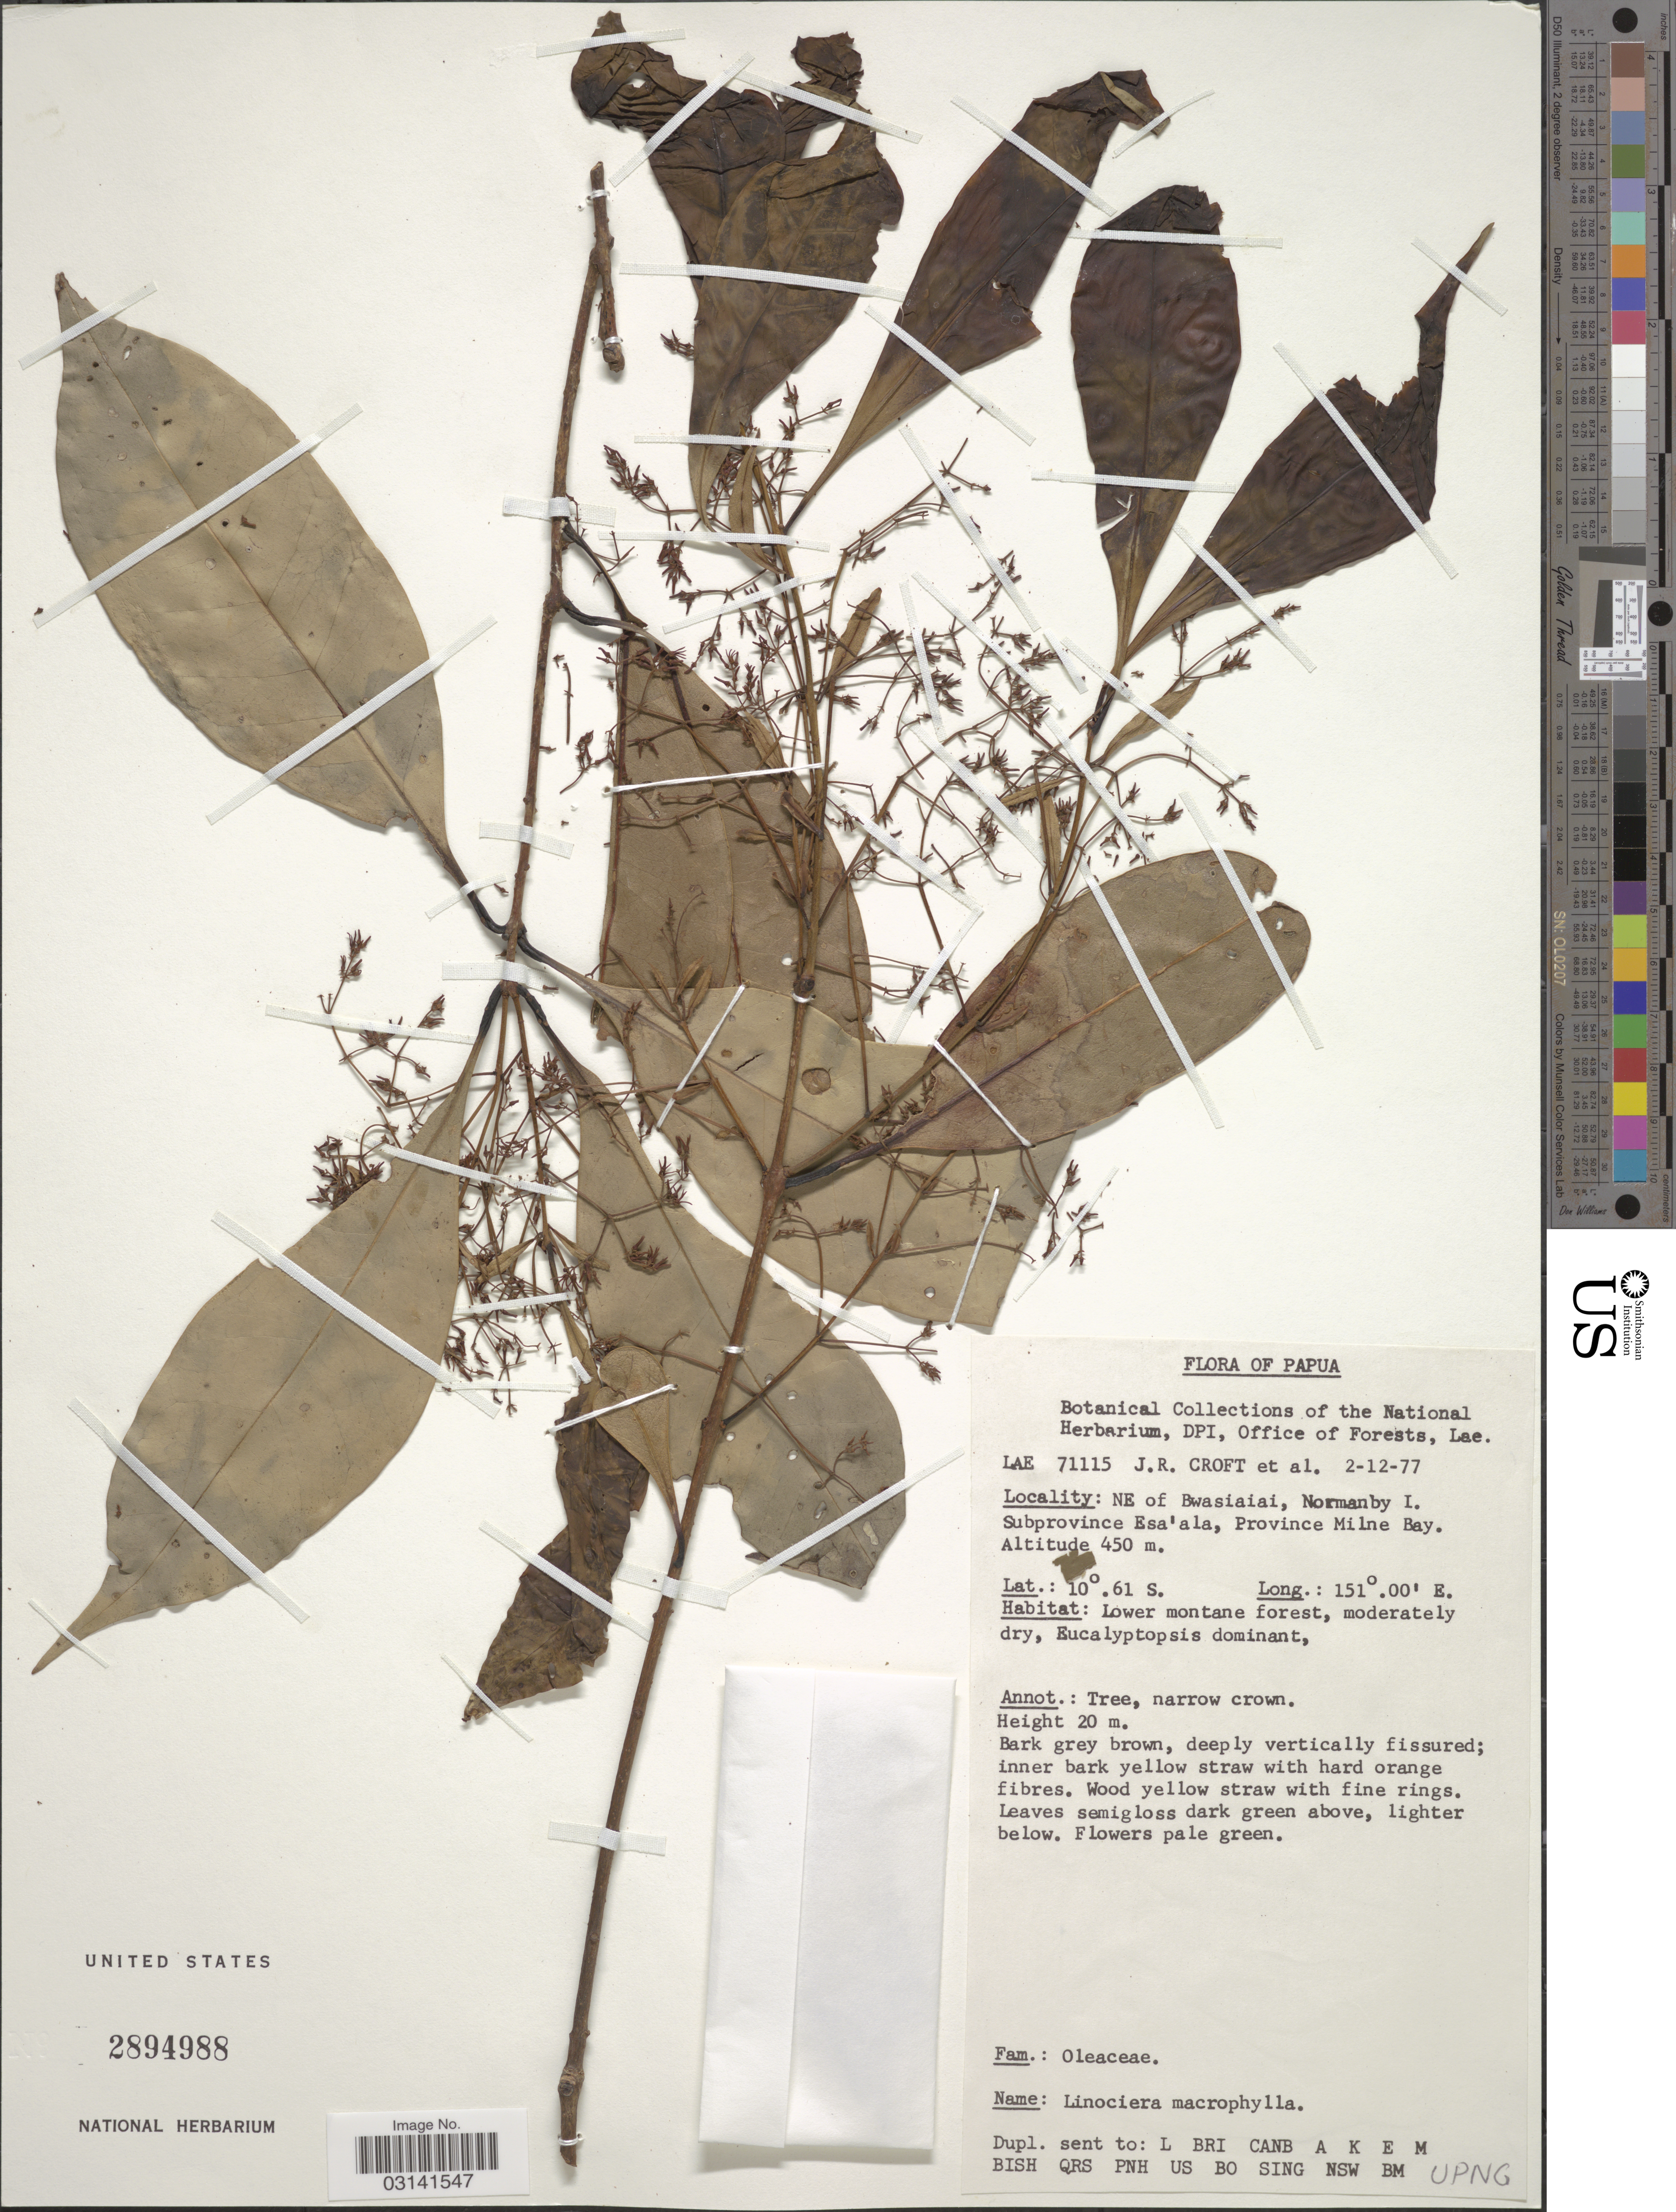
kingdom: Plantae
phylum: Tracheophyta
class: Magnoliopsida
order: Lamiales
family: Oleaceae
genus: Chionanthus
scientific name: Chionanthus rostratus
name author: (Teijsm. & Binn.) Miq.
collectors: J. R. Croft & et al.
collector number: LAE 71115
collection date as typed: Transcribed d/m/y: 2/12/77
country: Papua New Guinea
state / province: Milne Bay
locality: Papua. NE of Bwasiaiai, Normanby I. Subprovince Esa'ala.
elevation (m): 450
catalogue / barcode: US 2894988